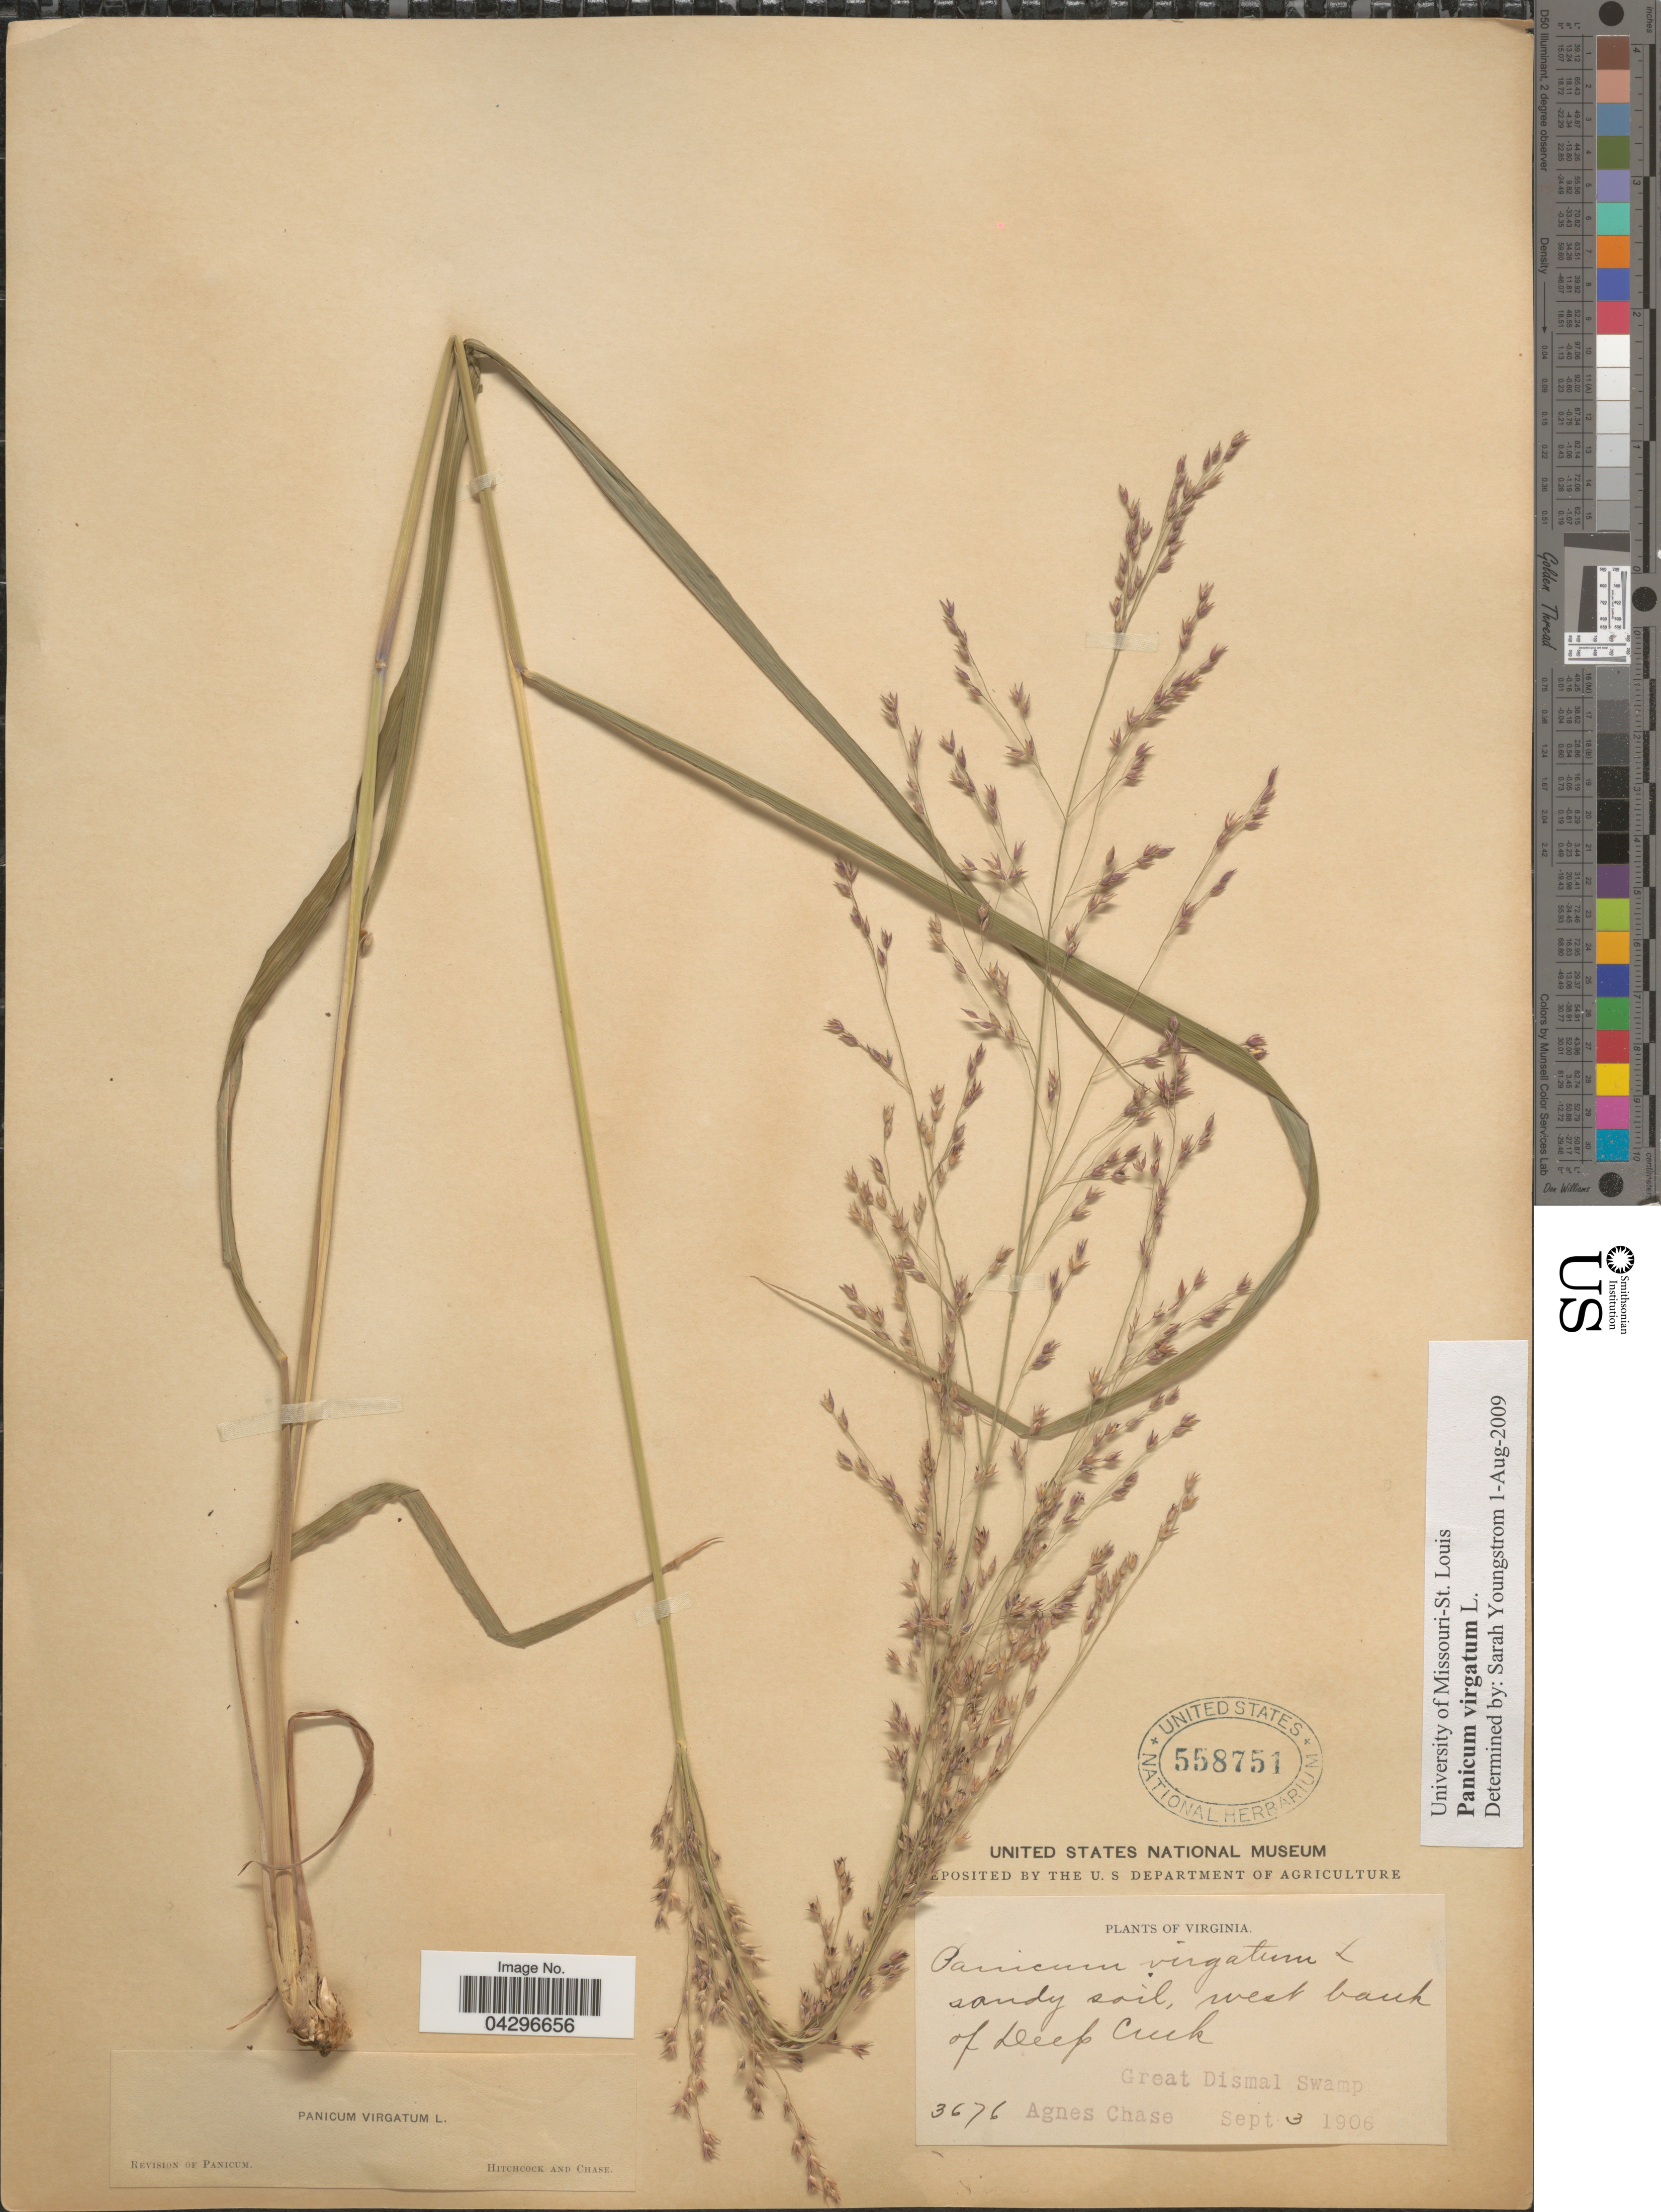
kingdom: Plantae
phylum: Tracheophyta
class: Liliopsida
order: Poales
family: Poaceae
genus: Panicum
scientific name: Panicum virgatum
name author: L.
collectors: A. Chase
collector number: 3676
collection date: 1906-09-03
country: United States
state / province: Virginia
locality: West bank of Deep Creek. Great Dismal Swamp.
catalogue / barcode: US 558751